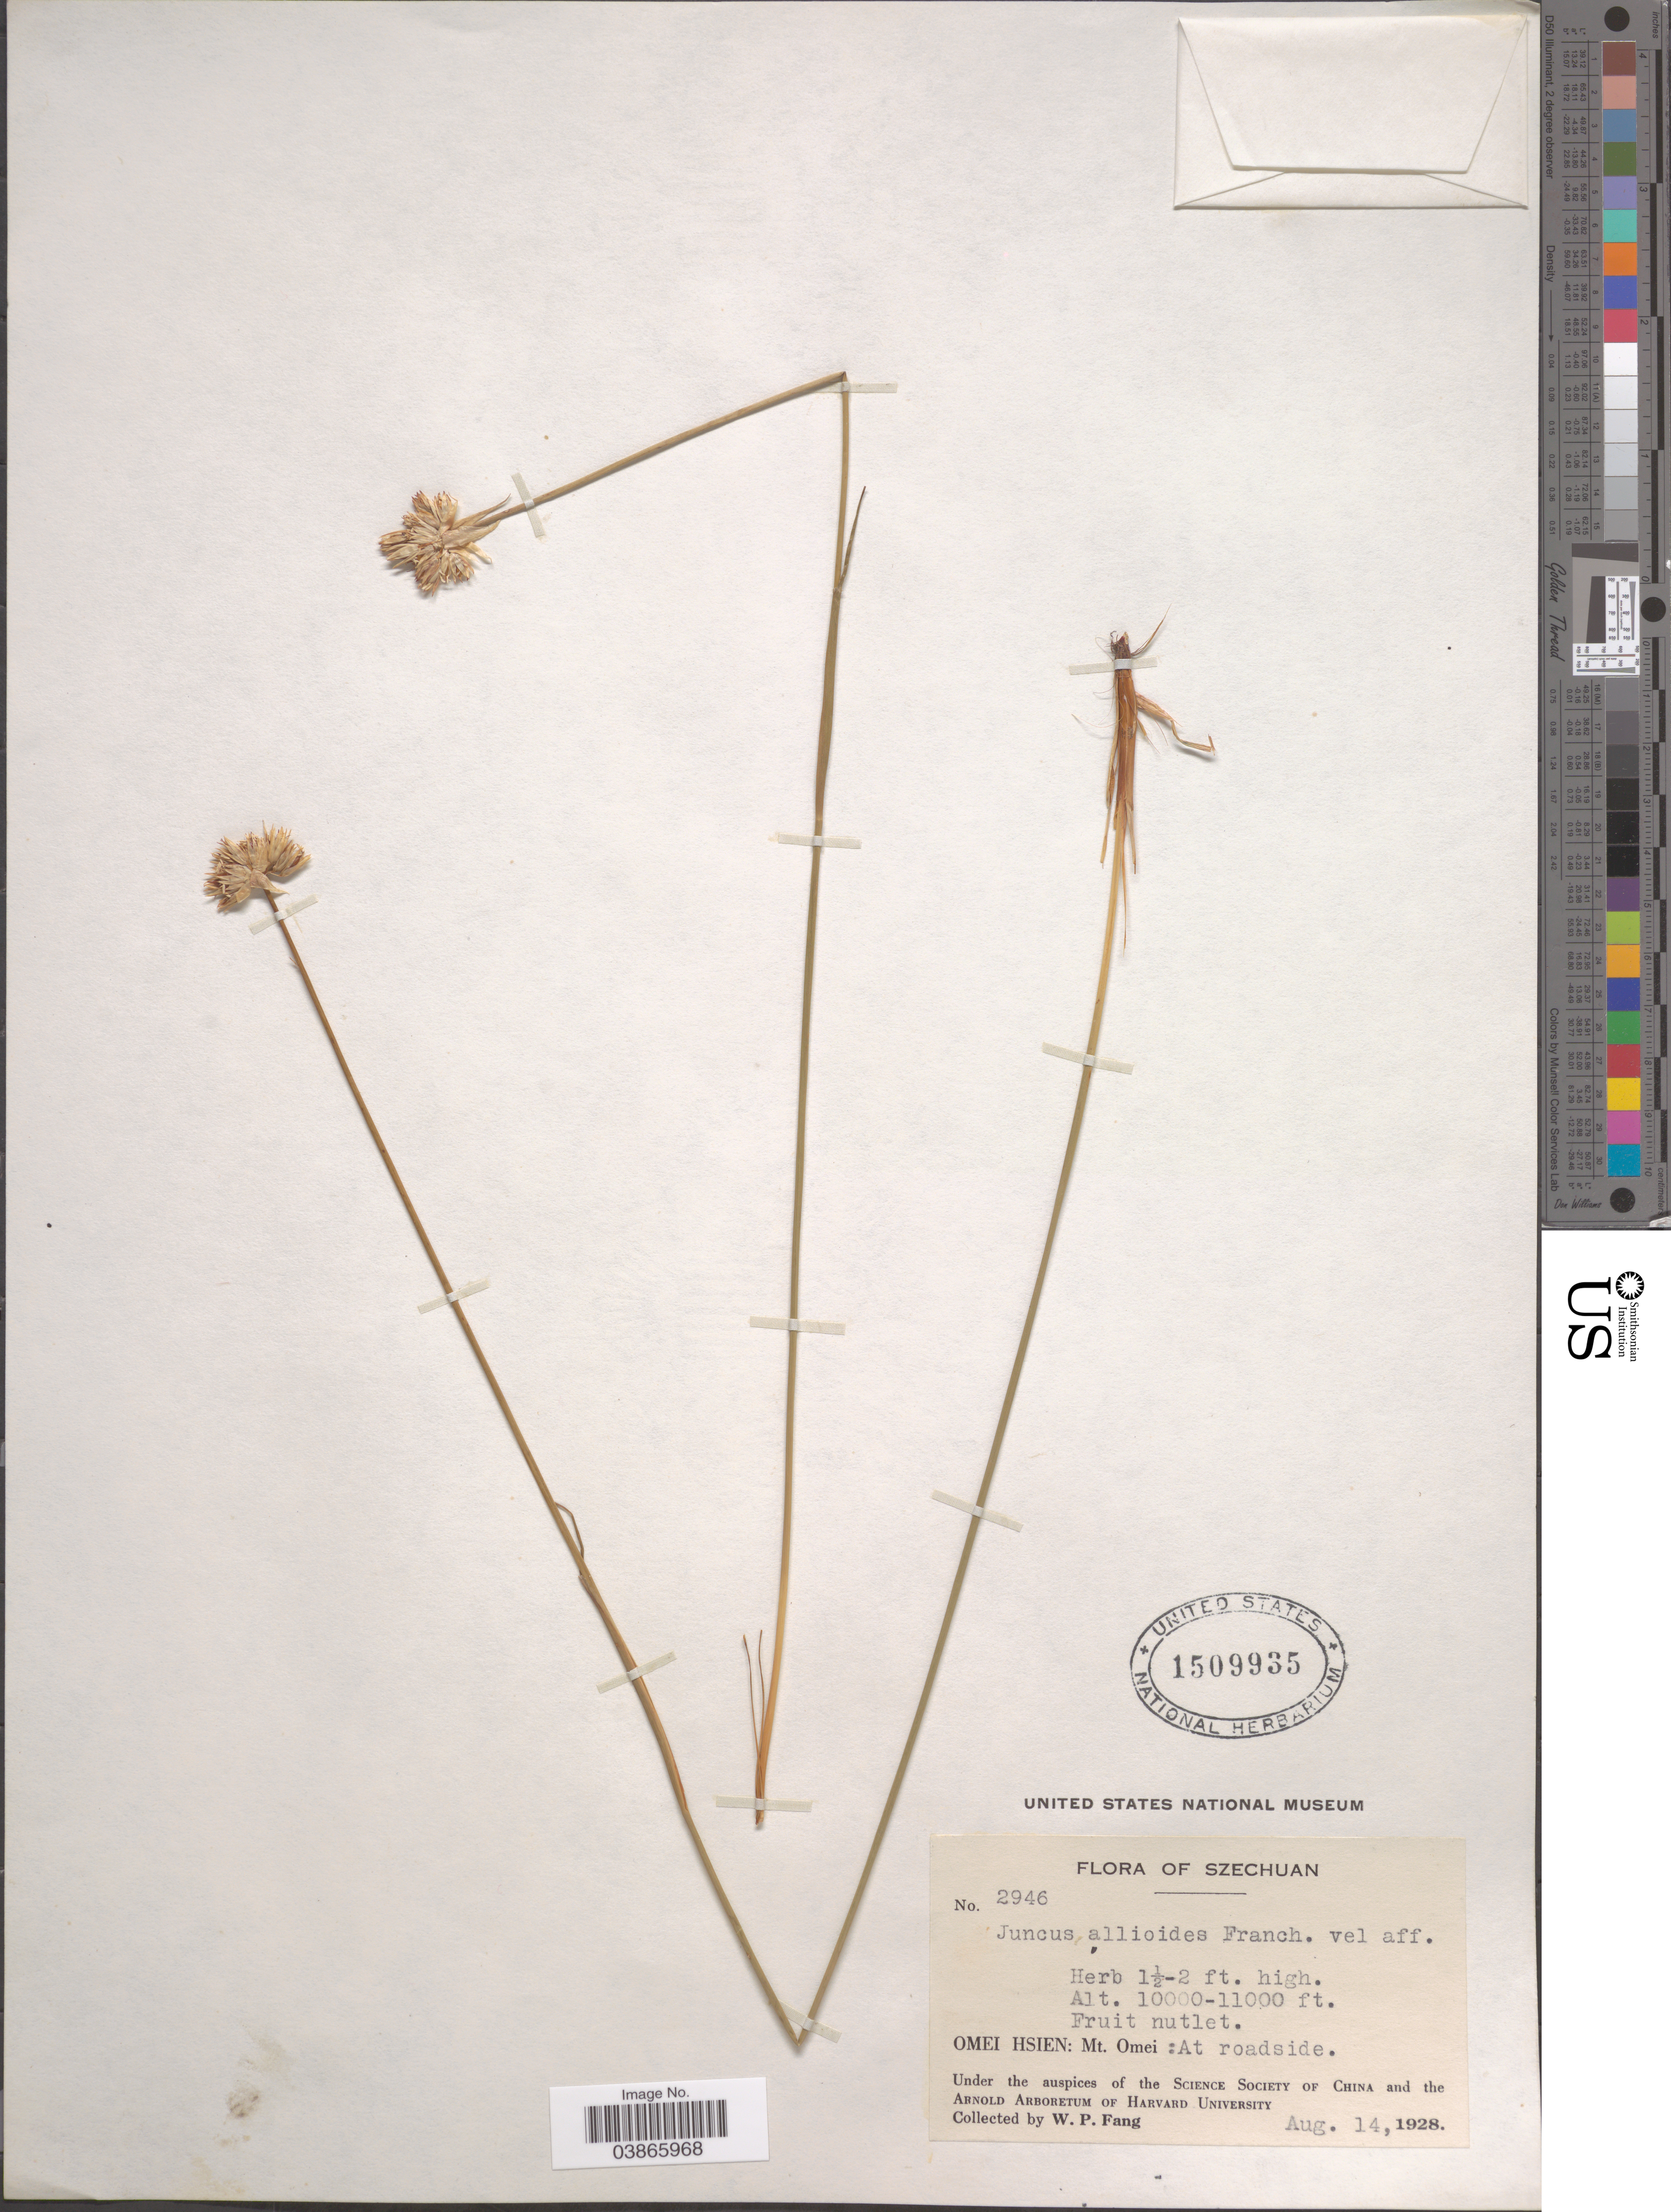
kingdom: Plantae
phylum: Tracheophyta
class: Liliopsida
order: Poales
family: Juncaceae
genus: Juncus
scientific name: Juncus allioides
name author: Franch.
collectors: W. P. Fang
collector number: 2946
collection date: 1928-08-14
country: China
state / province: Sichuan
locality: Szechuan. Omei Hsien: Mt. Omei: At roadside.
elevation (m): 3048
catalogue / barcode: US 1509935